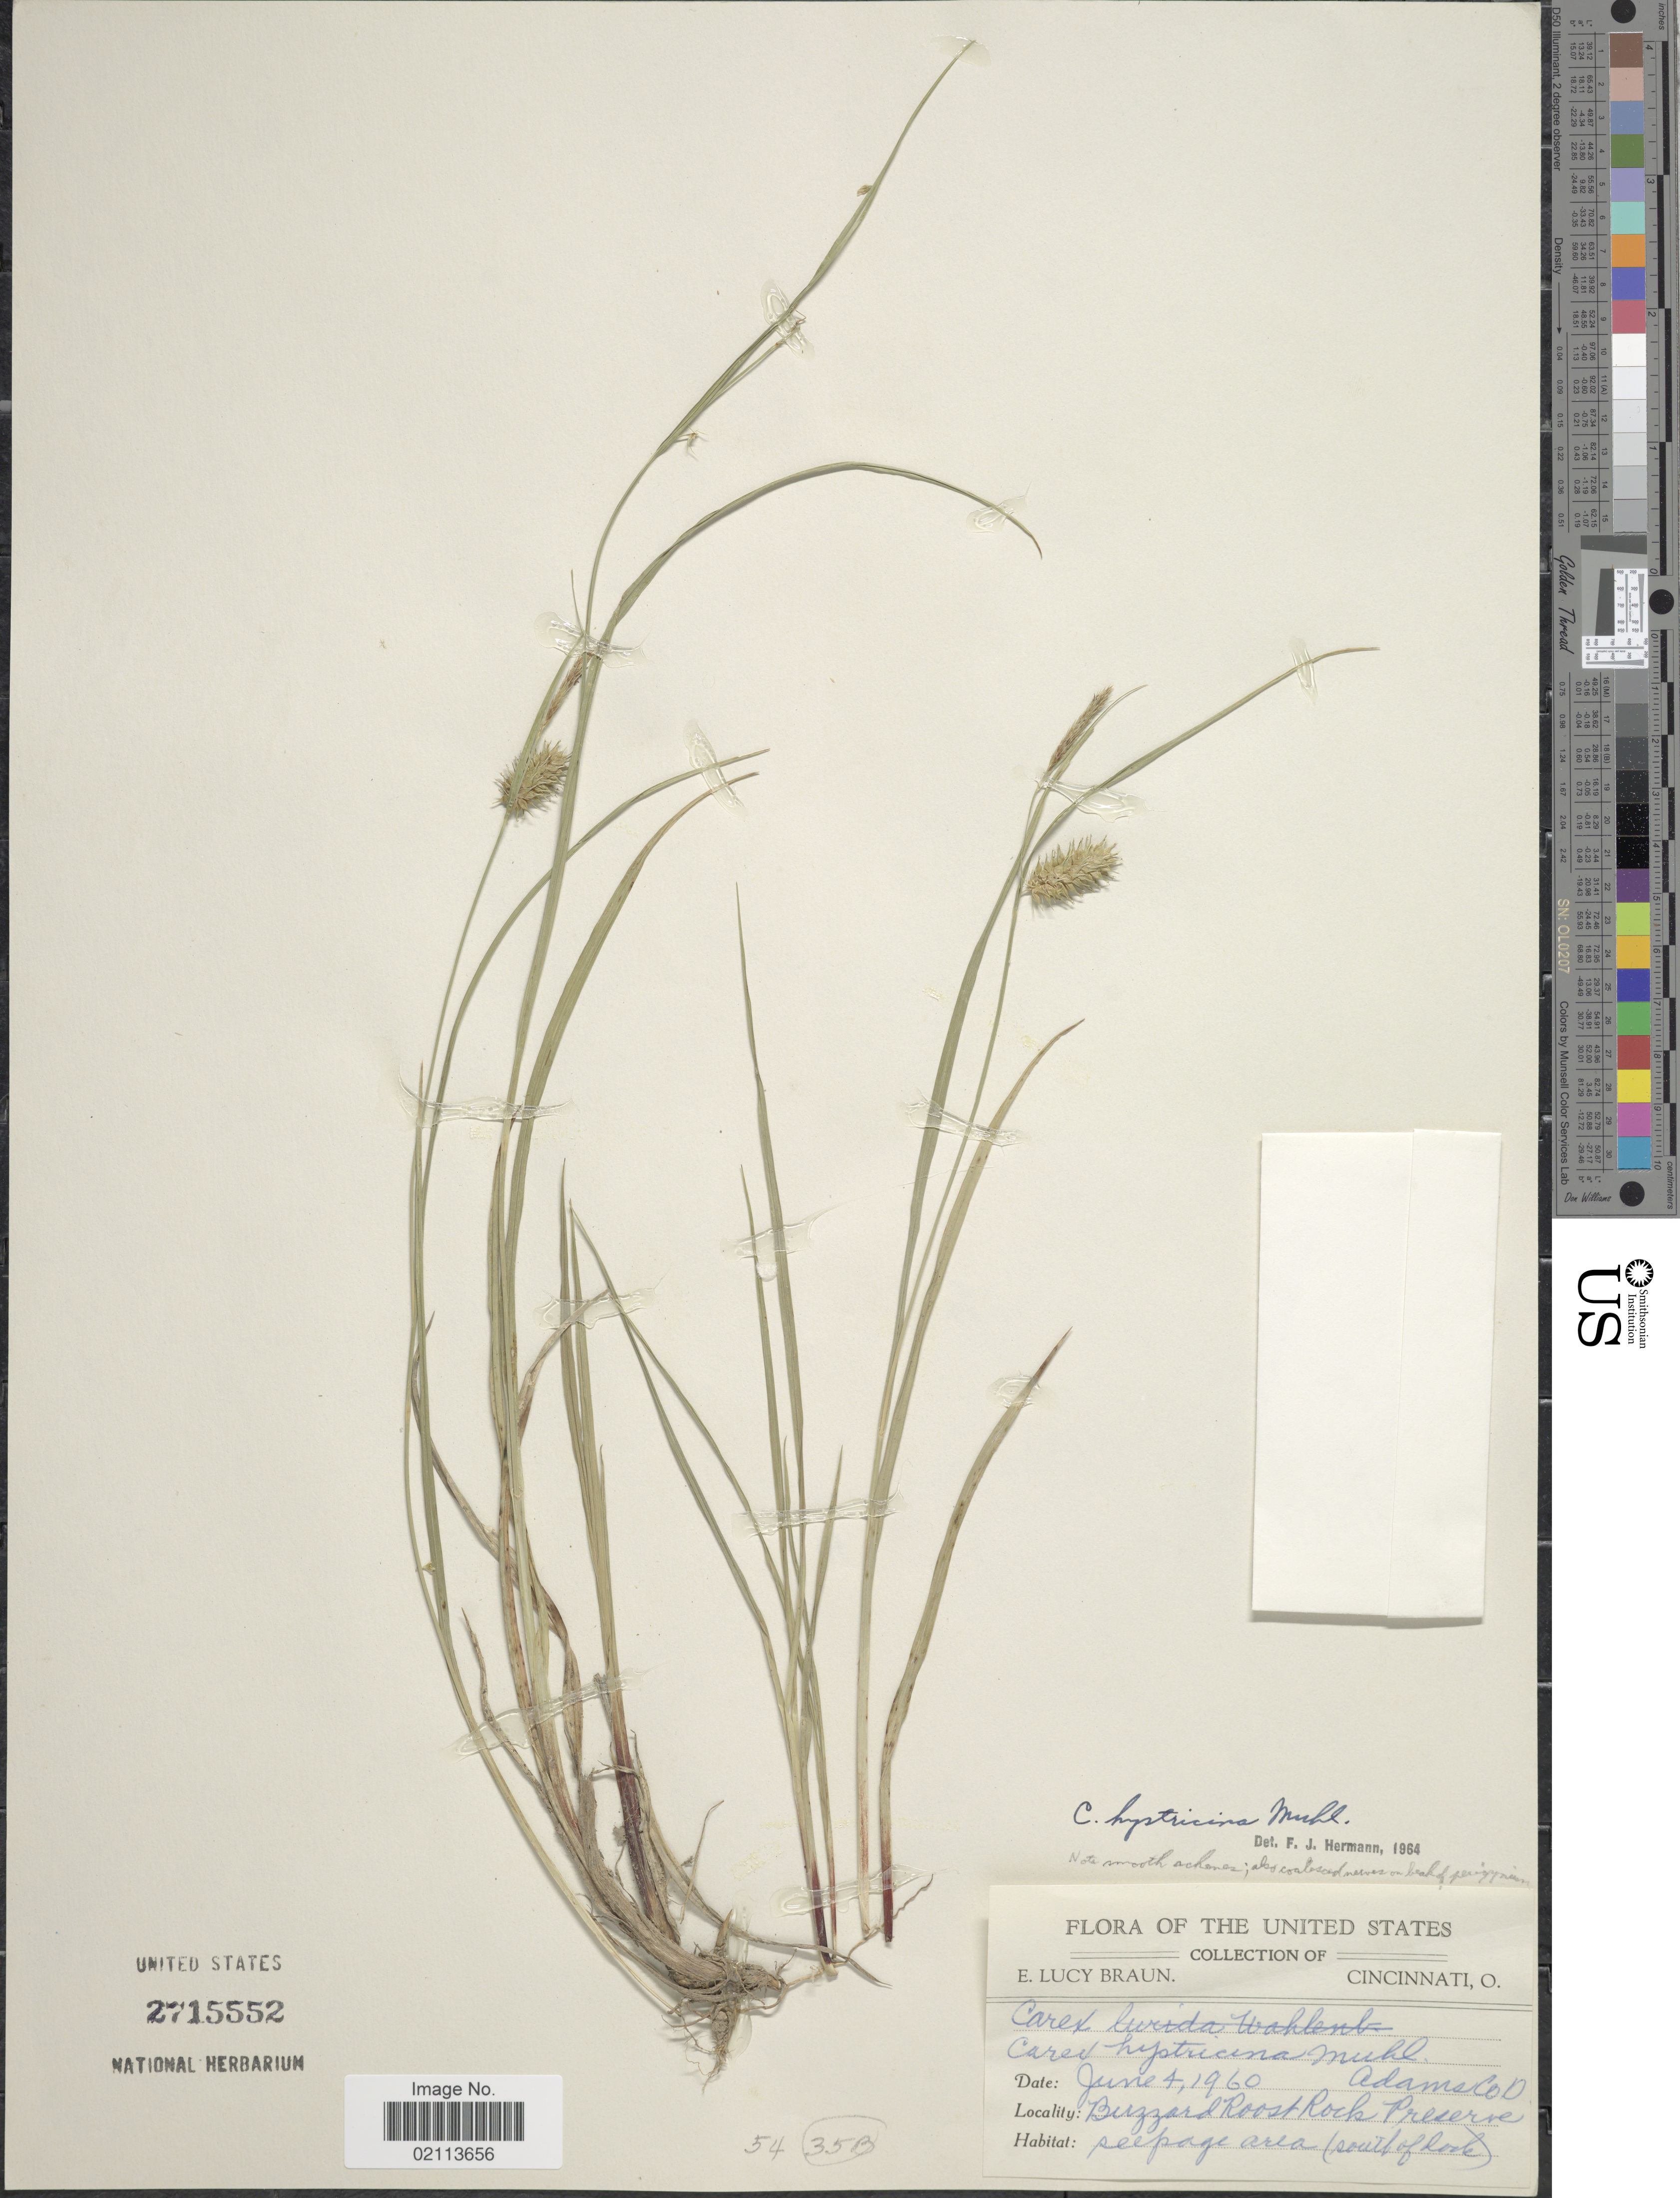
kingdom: Plantae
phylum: Tracheophyta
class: Liliopsida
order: Poales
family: Cyperaceae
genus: Carex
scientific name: Carex hystericina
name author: Muhl. ex Willd.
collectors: E. L. Braun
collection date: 1960-06-04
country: United States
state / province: Ohio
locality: Adams Co, Buzzard Roost Rock Preserve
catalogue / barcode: US 2715552